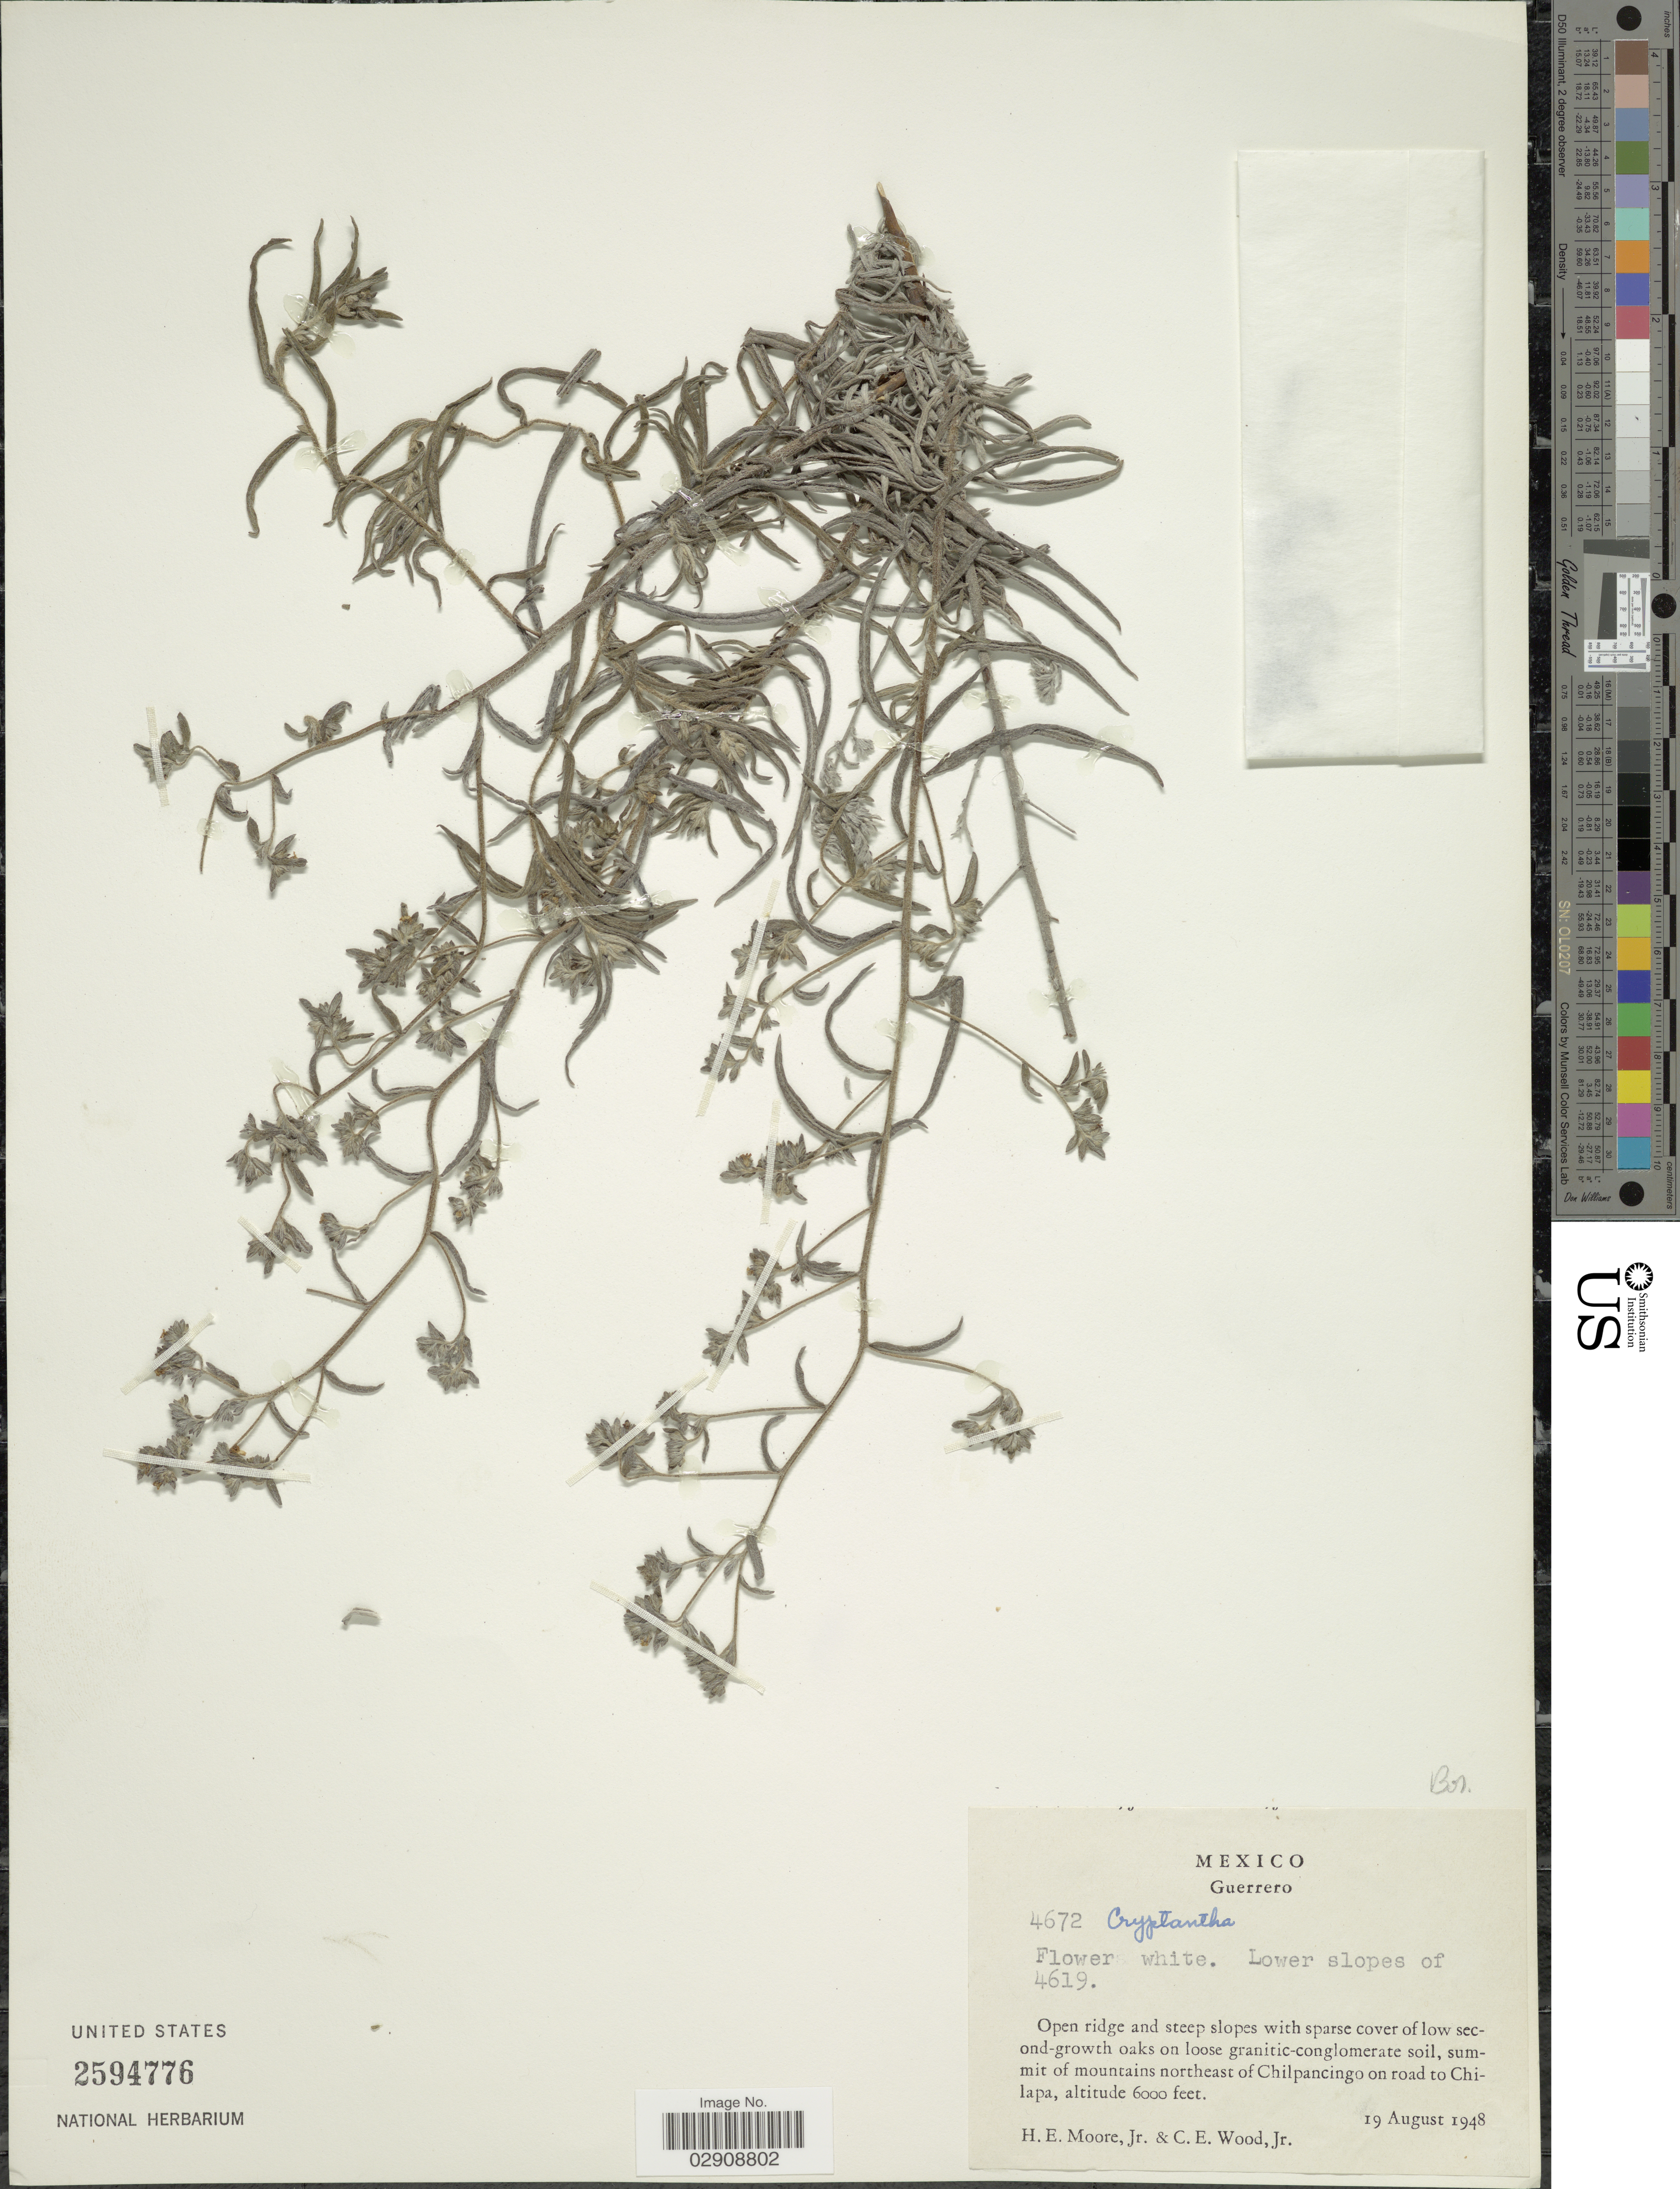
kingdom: Plantae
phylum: Tracheophyta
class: Magnoliopsida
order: Boraginales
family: Boraginaceae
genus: Cryptantha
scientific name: Cryptantha sp.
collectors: H. Moore & C. Wood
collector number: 4672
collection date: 1948-08-19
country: Mexico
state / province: Guerrero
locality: Summit of mountains northeast of Chilpancingo on road to Chilapa.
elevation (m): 1829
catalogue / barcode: US 2594776